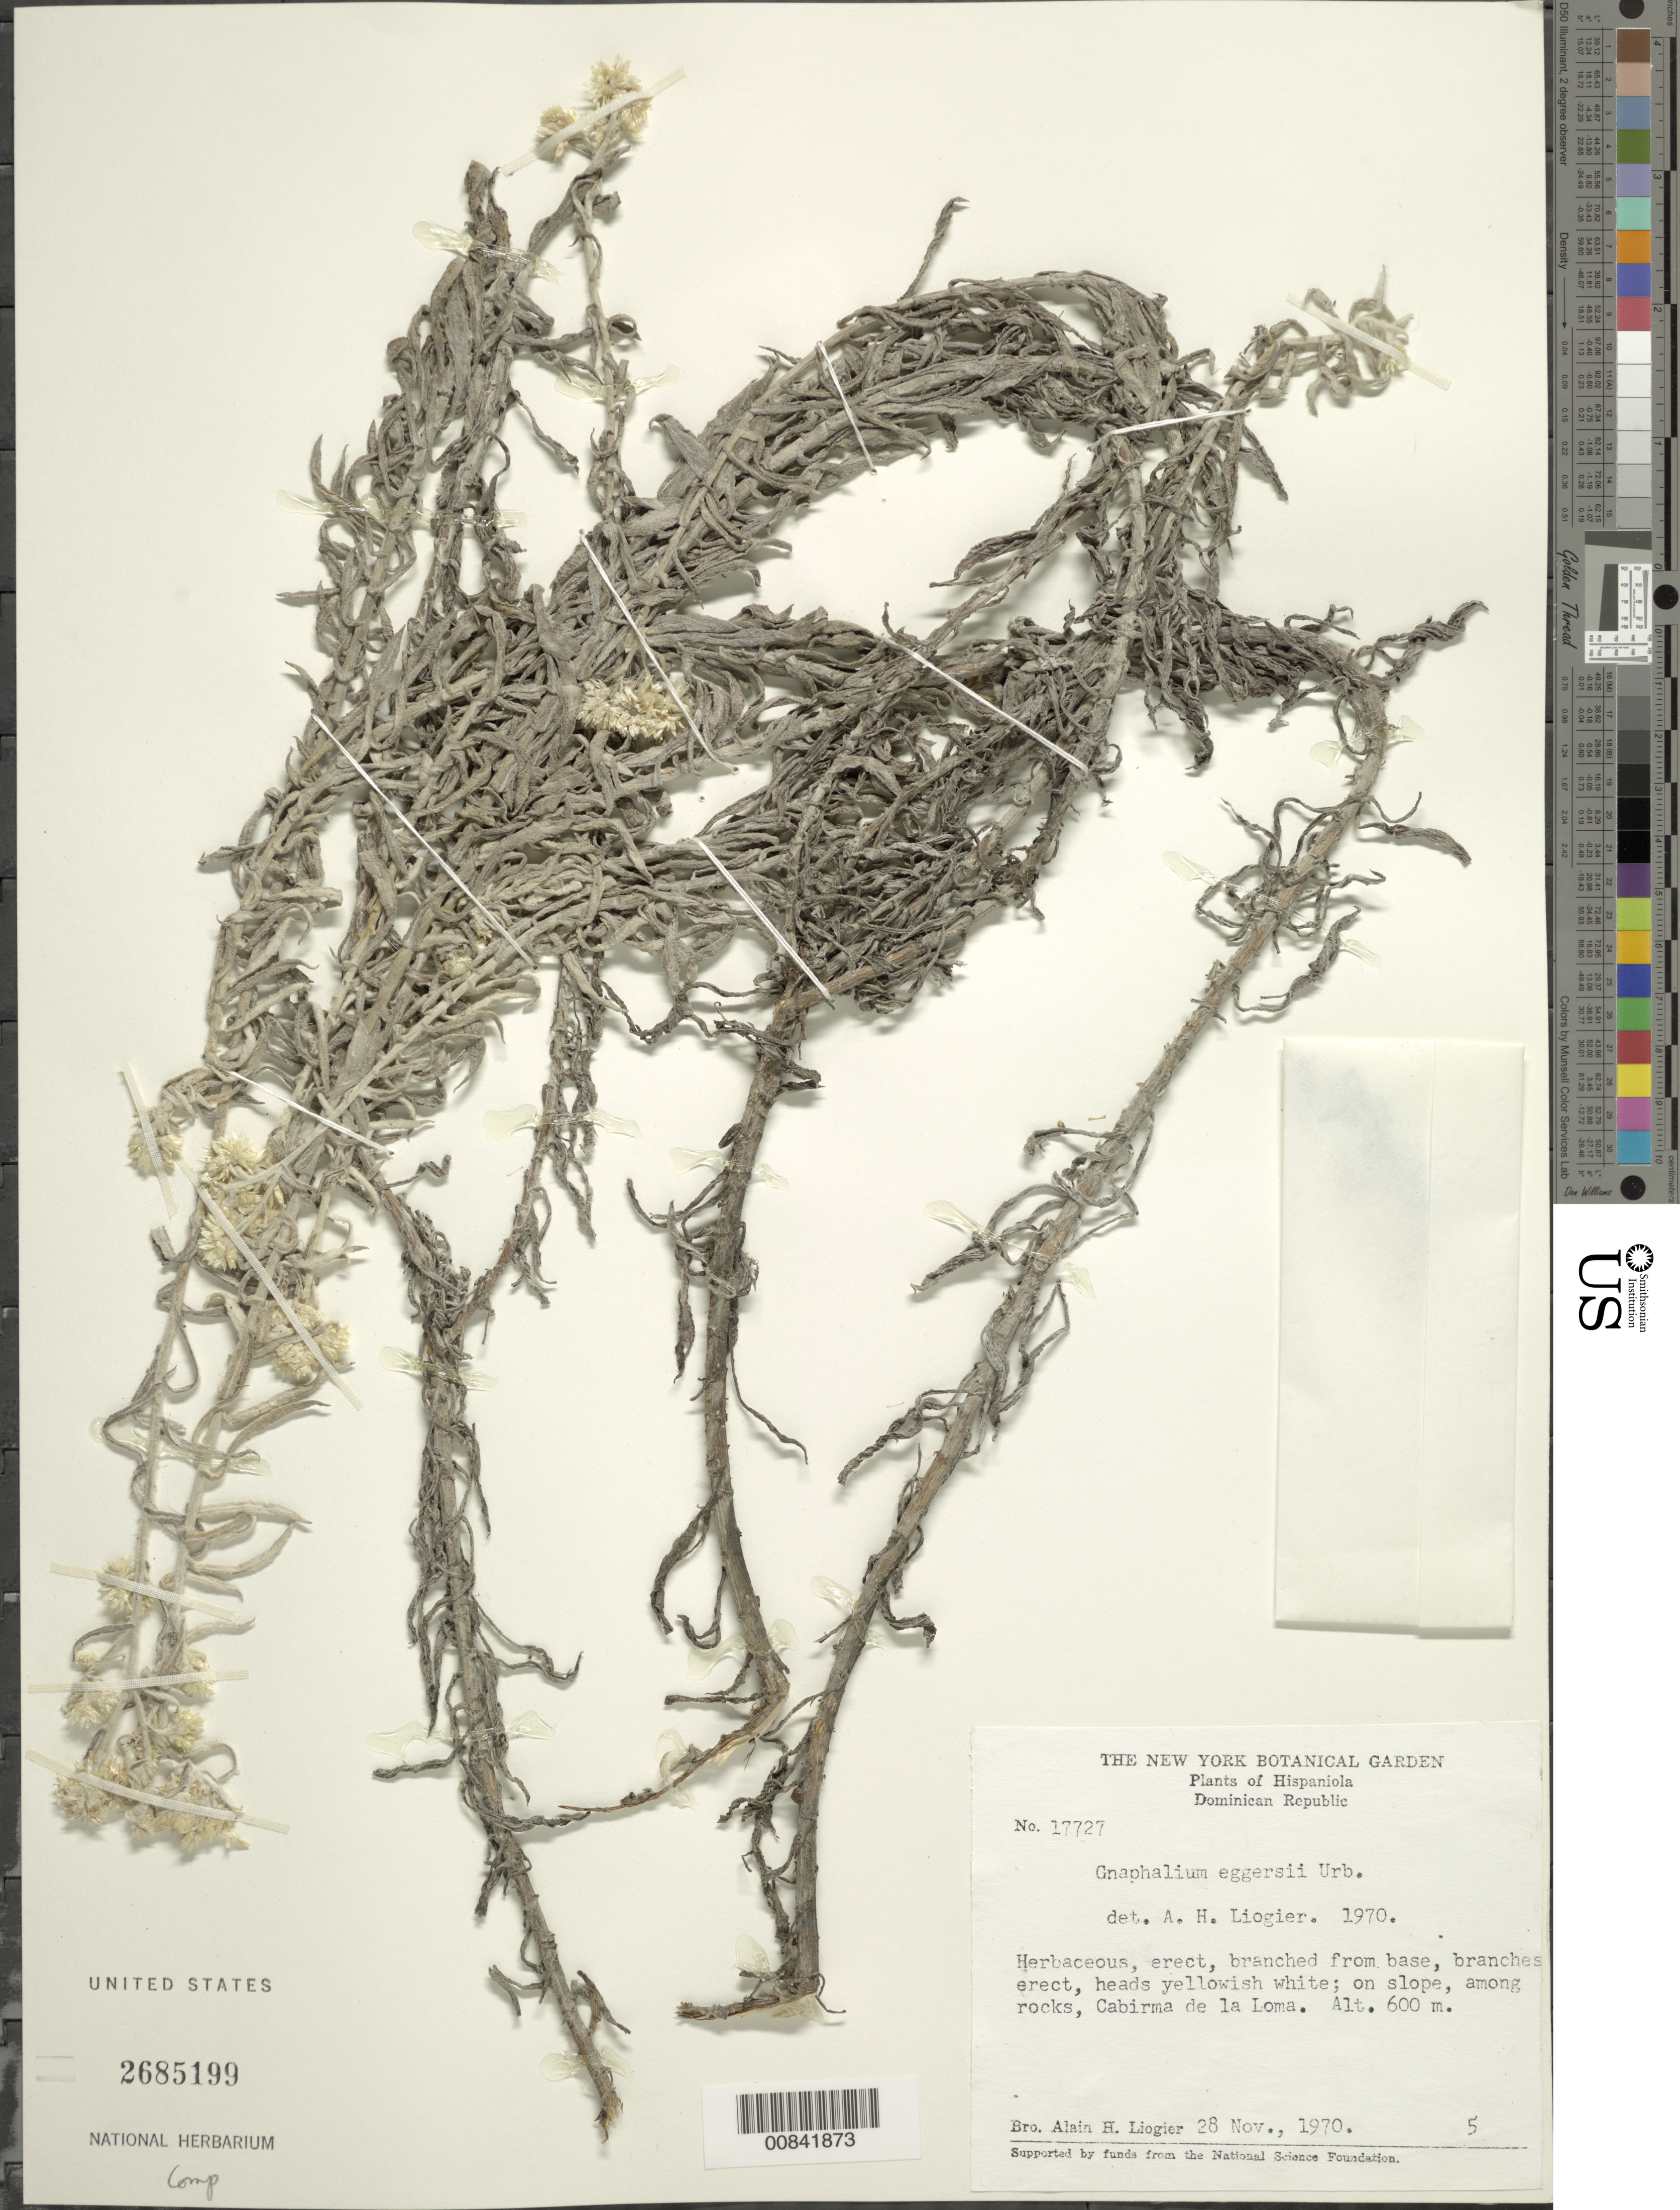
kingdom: Plantae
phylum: Tracheophyta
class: Magnoliopsida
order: Asterales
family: Asteraceae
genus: Pseudognaphalium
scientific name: Pseudognaphalium domingense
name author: (Lam.) Anderb.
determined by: Nesom, Guy L.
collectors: A. H. Liogier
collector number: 17727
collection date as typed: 28 Nov 1970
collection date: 1970-11-28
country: Dominican Republic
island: Hispaniola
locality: Cabirma de la Loma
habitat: On slope, among rocks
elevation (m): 600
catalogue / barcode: US 2685199